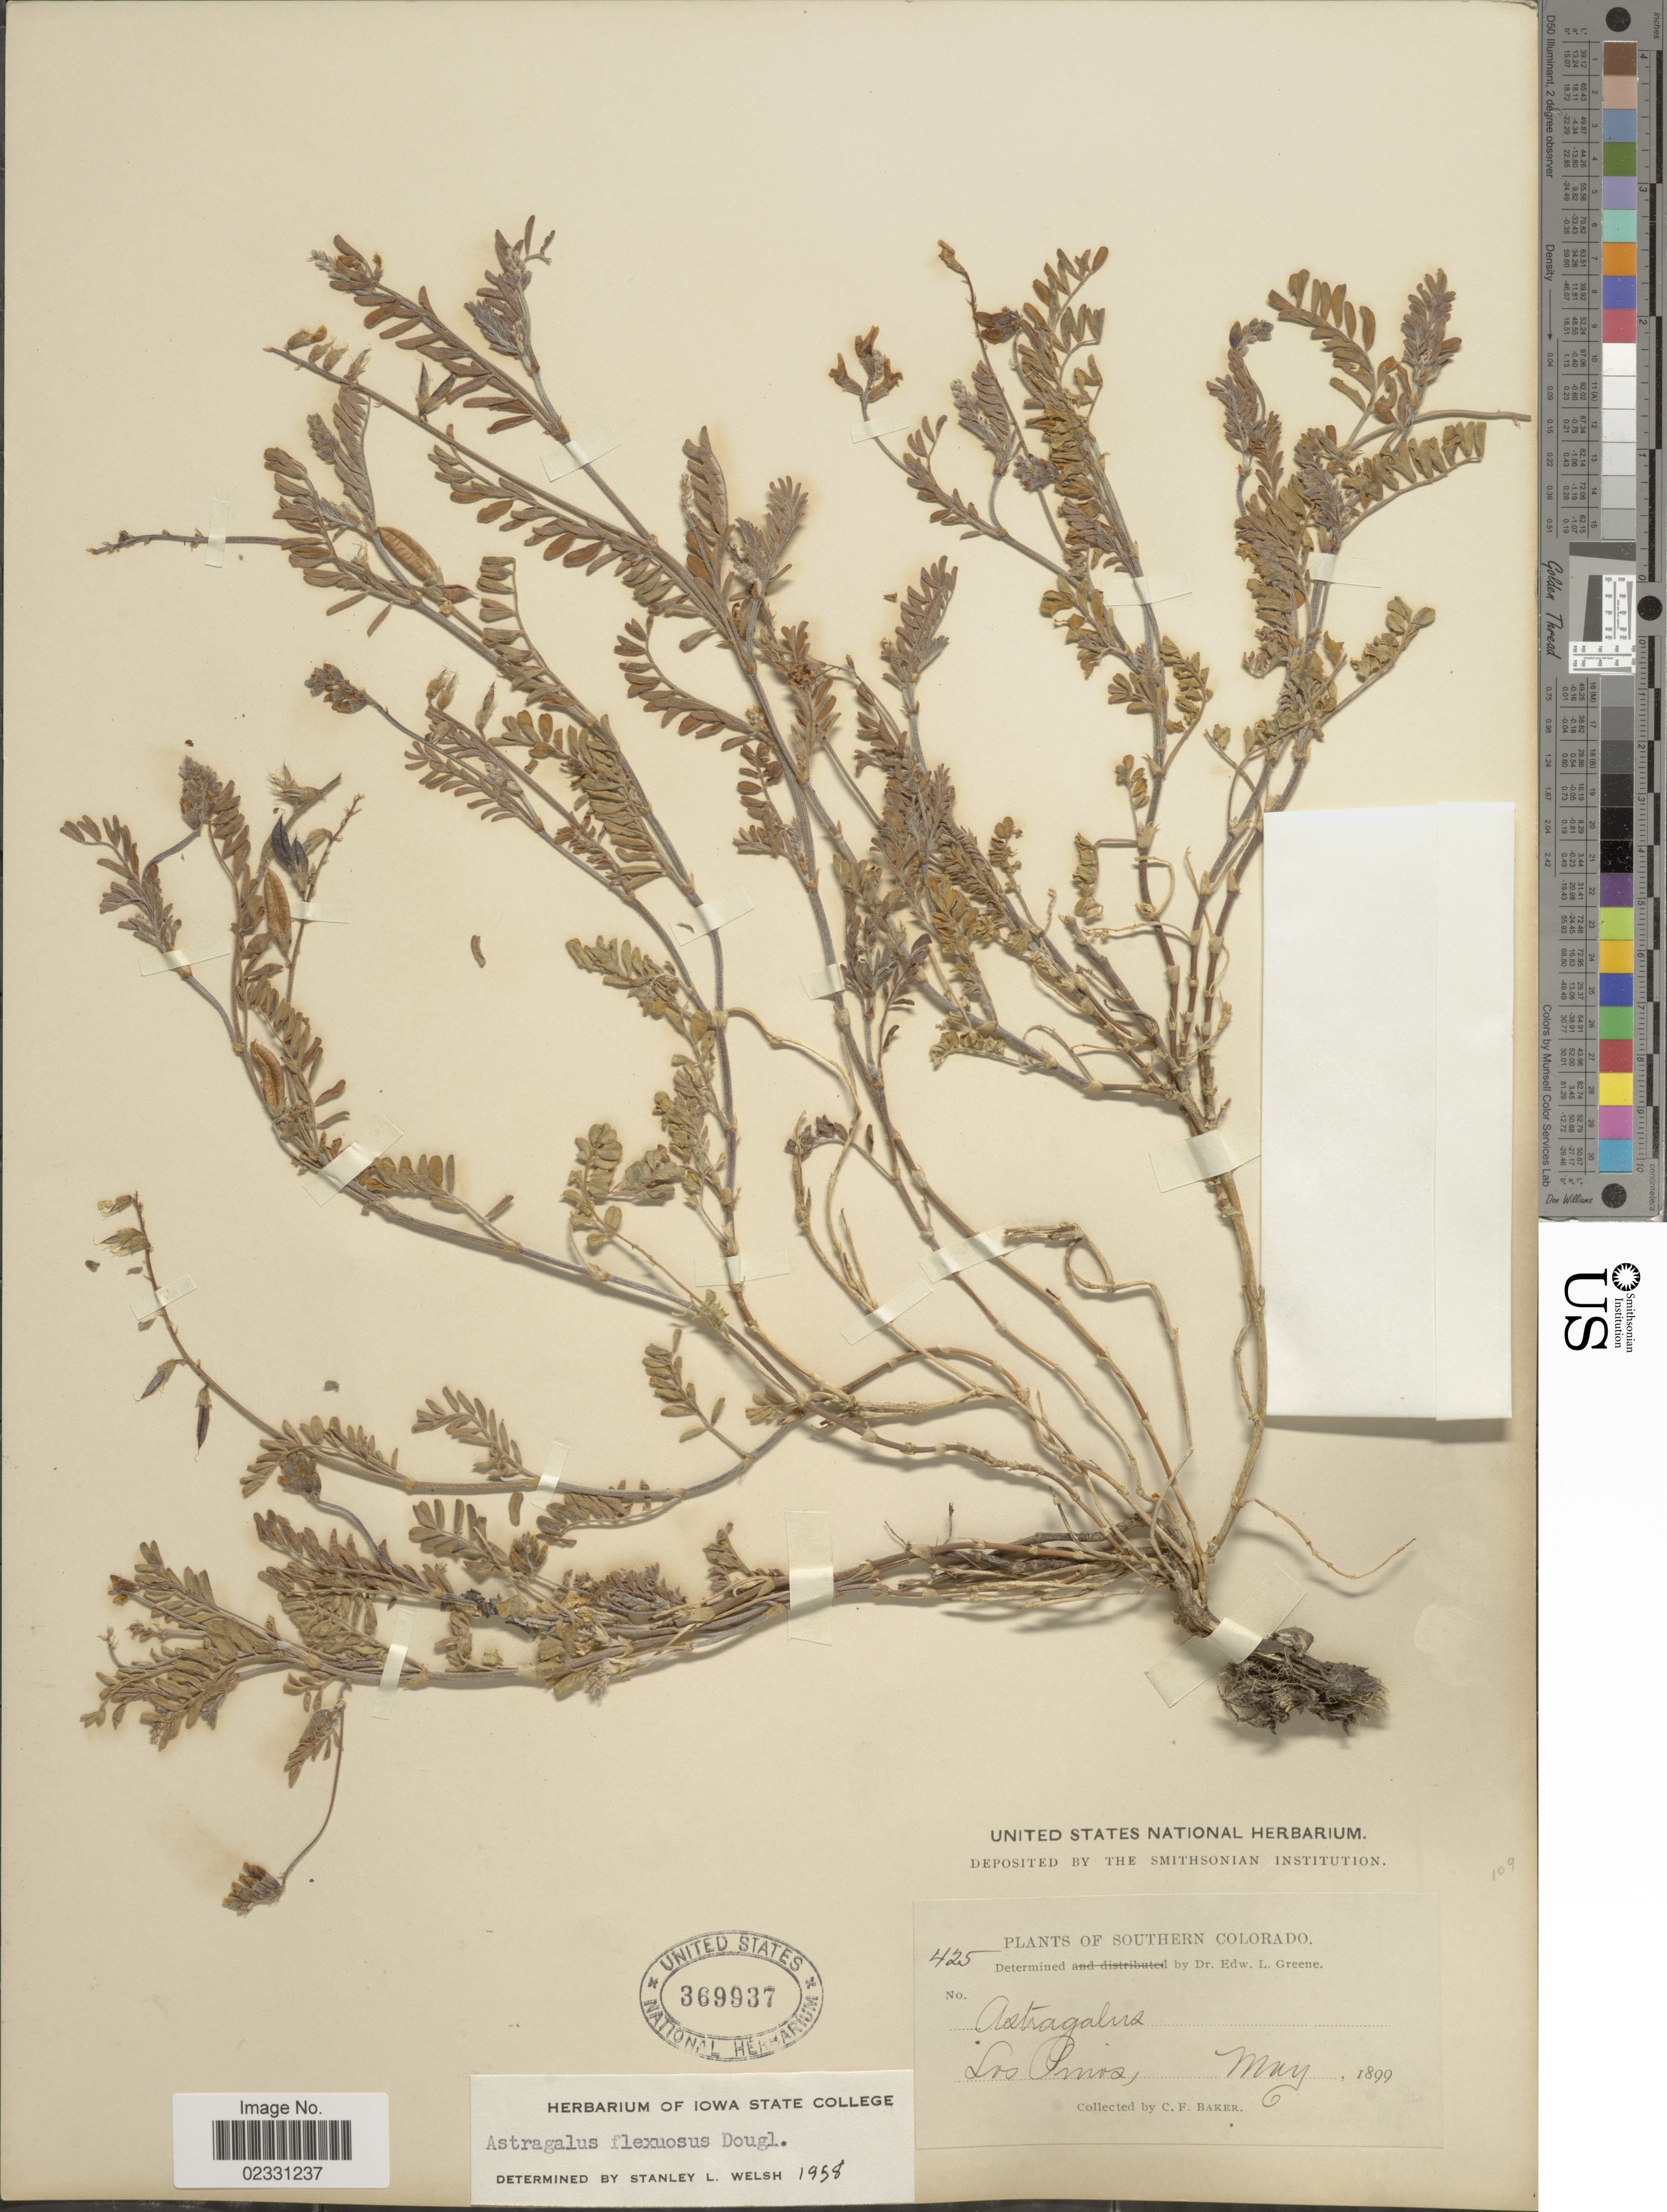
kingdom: Plantae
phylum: Tracheophyta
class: Magnoliopsida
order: Fabales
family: Fabaceae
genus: Astragalus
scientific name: Astragalus flexuosus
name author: (Hook.) Douglas ex G. Don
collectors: C. F. Baker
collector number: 425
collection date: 1899-05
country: United States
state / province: Colorado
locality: Southern Colorado. Los Pinos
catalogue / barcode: US 369937